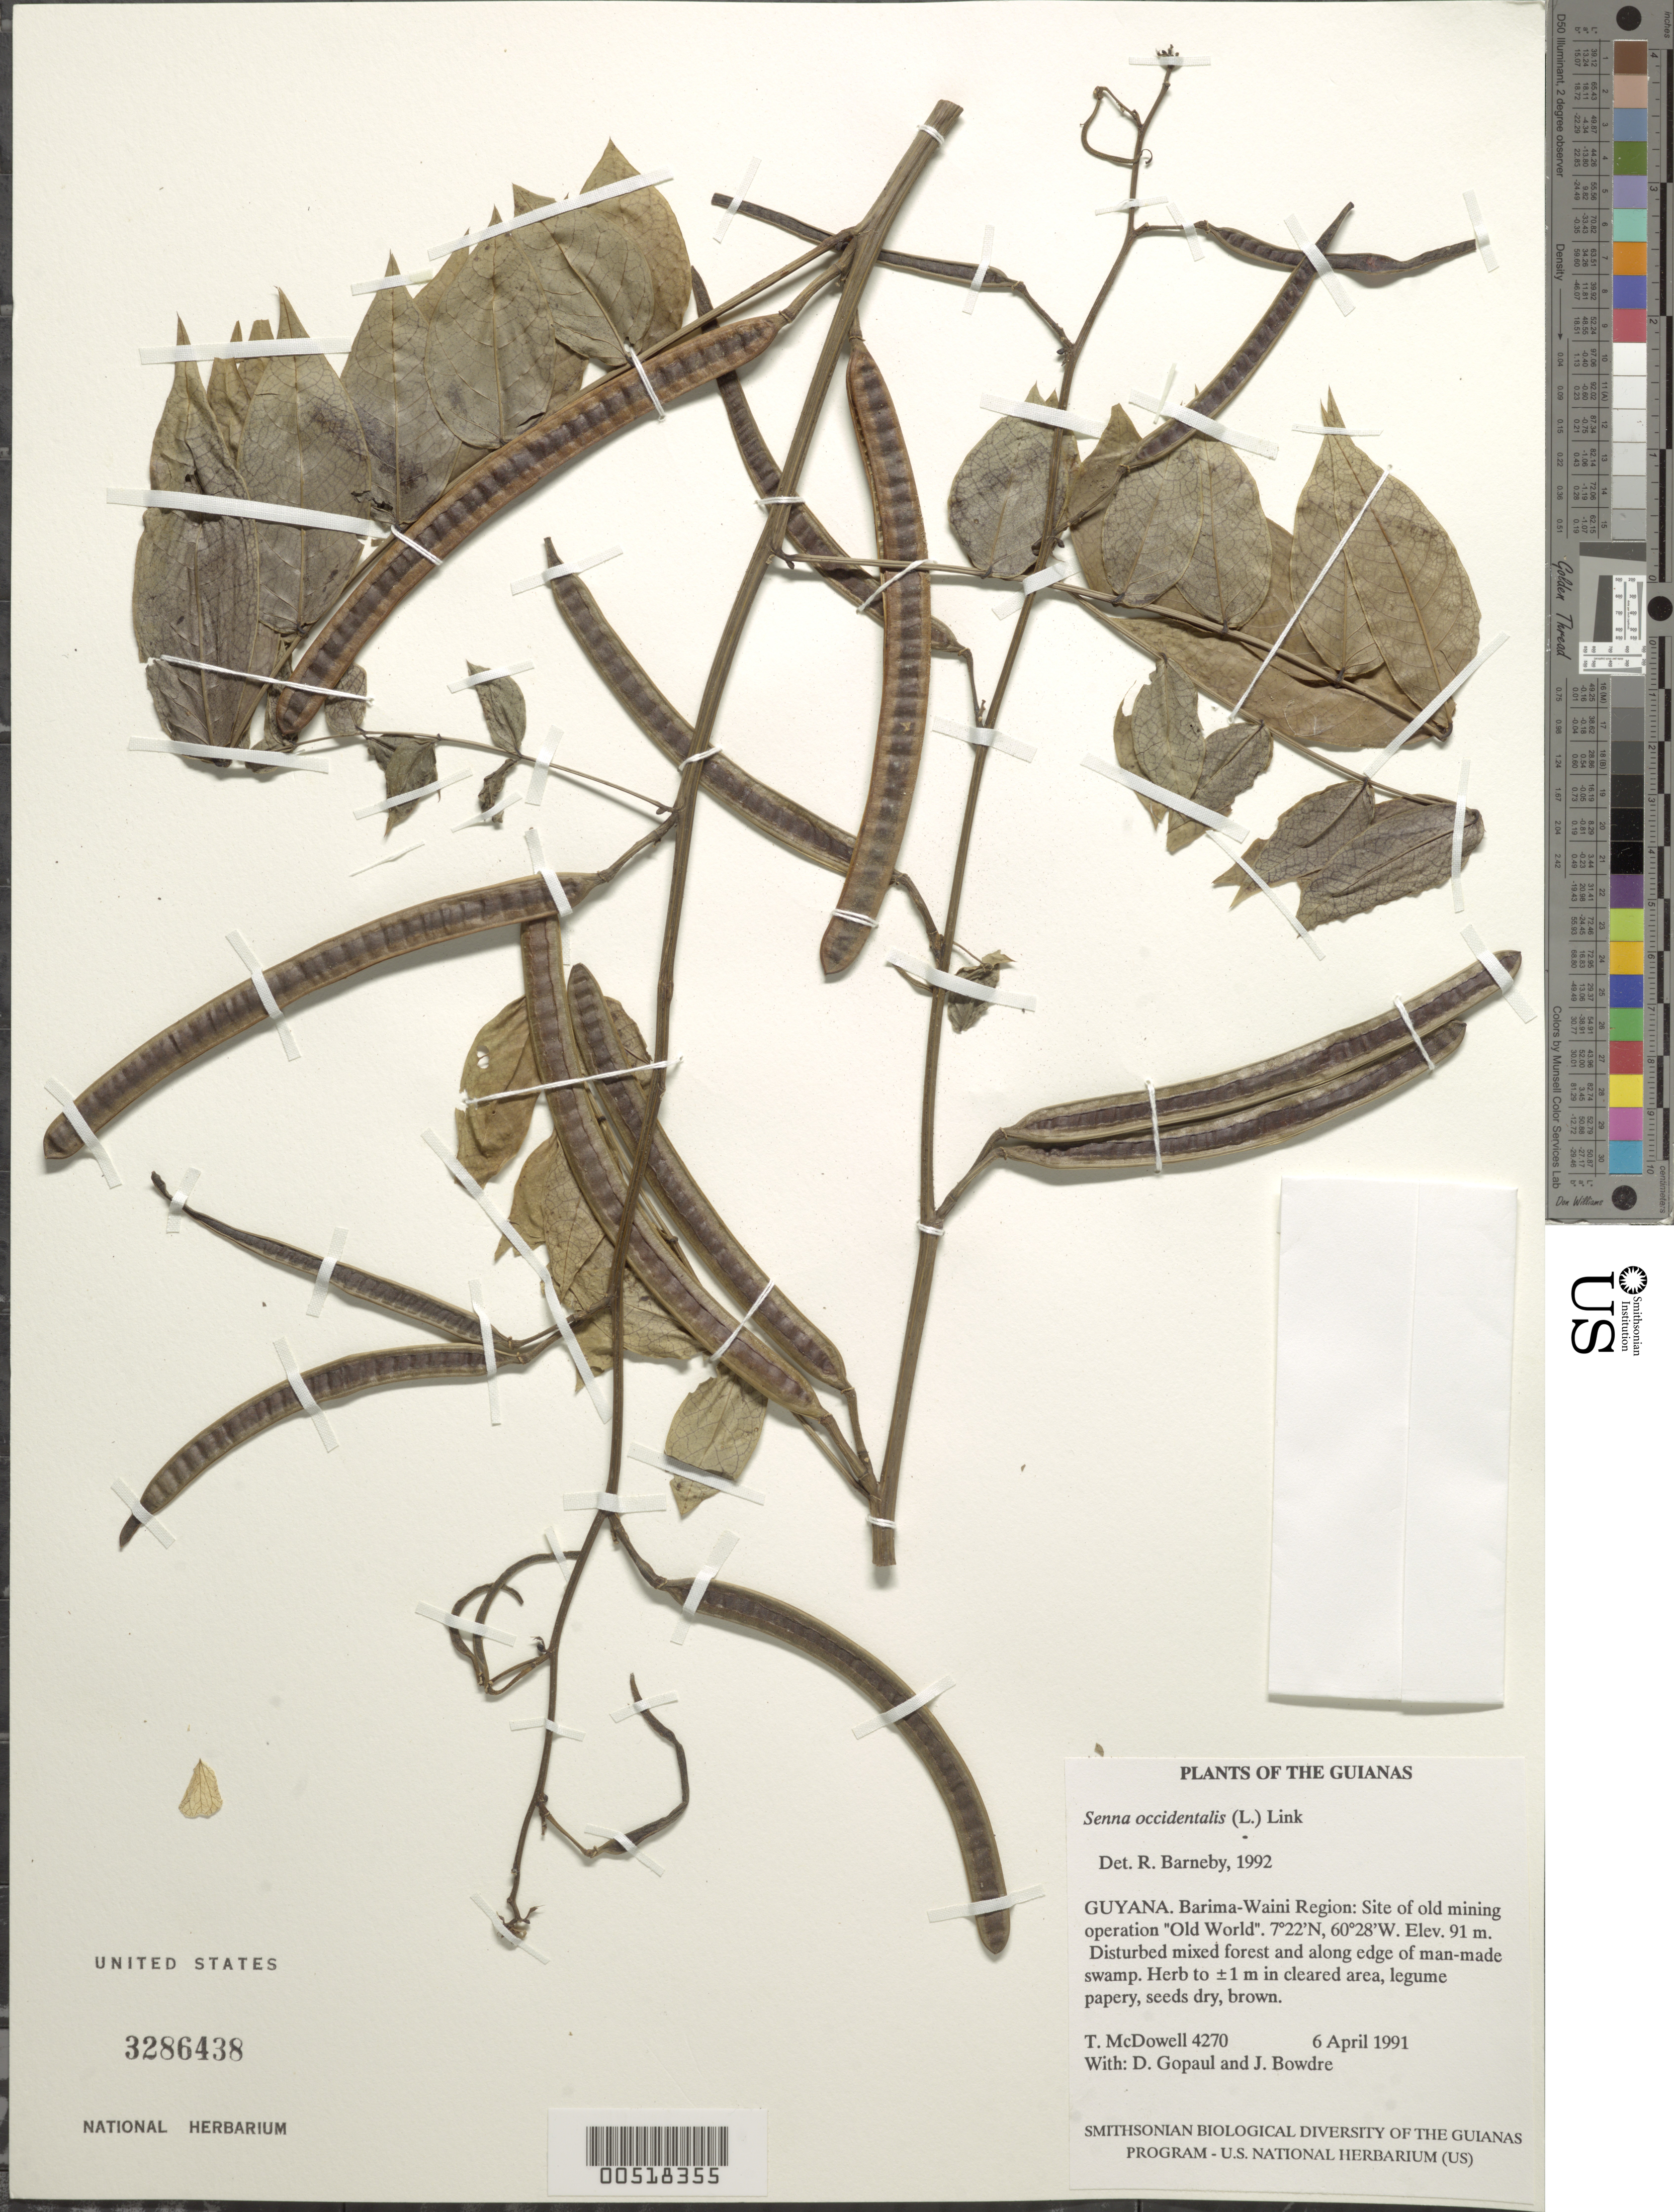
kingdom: Plantae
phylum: Tracheophyta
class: Magnoliopsida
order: Fabales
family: Fabaceae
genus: Senna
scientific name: Senna occidentalis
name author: (L.) Link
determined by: Barneby, Rupert C., (NY)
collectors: T. McDowell, D. Gopaul & J. Bowdre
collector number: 4270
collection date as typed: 6 April 1991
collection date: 1991-04-06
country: Guyana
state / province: Barima-Waini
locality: Site of old mining operation "Old World"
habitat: Disturbed mixed forest and along edge of man-made swamp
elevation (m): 91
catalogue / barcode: US 3286438